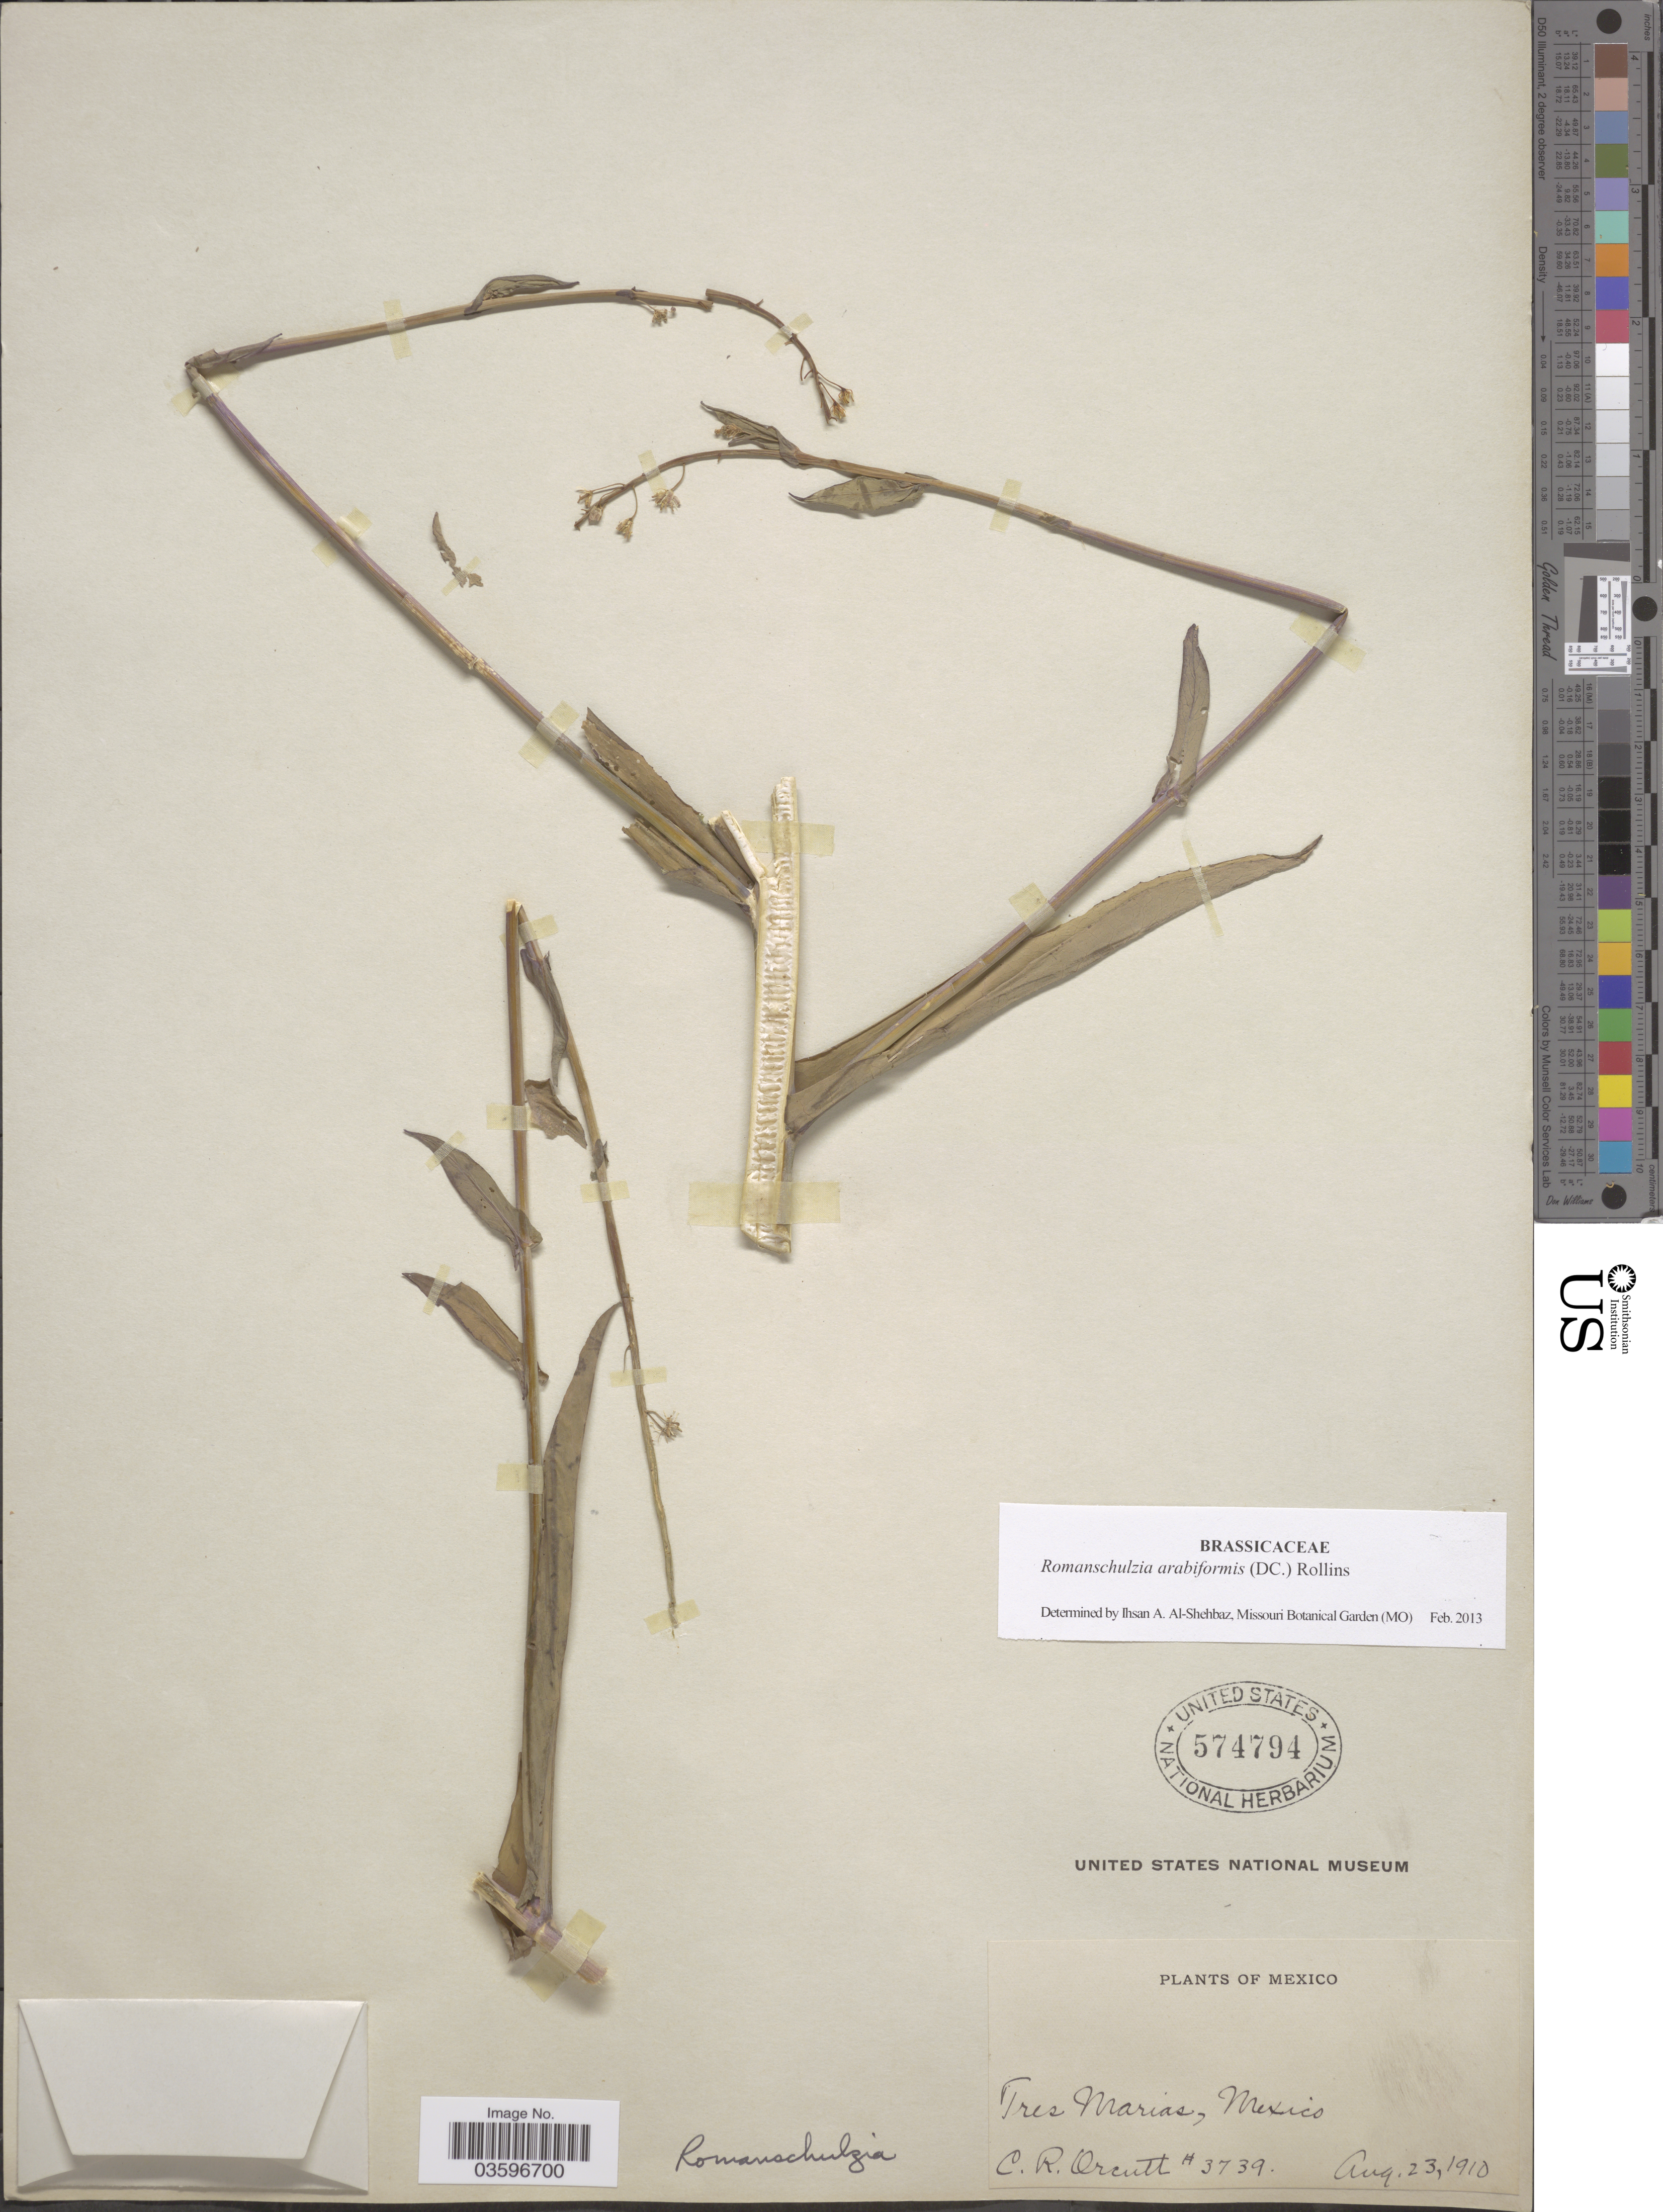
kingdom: Plantae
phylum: Tracheophyta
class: Magnoliopsida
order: Brassicales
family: Brassicaceae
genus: Romanschulzia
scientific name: Romanschulzia arabiformis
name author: (DC.) Rollins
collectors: C. R. Orcutt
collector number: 3739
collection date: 1910-08-23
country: Mexico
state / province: México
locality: Tres Marias.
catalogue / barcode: US 574794